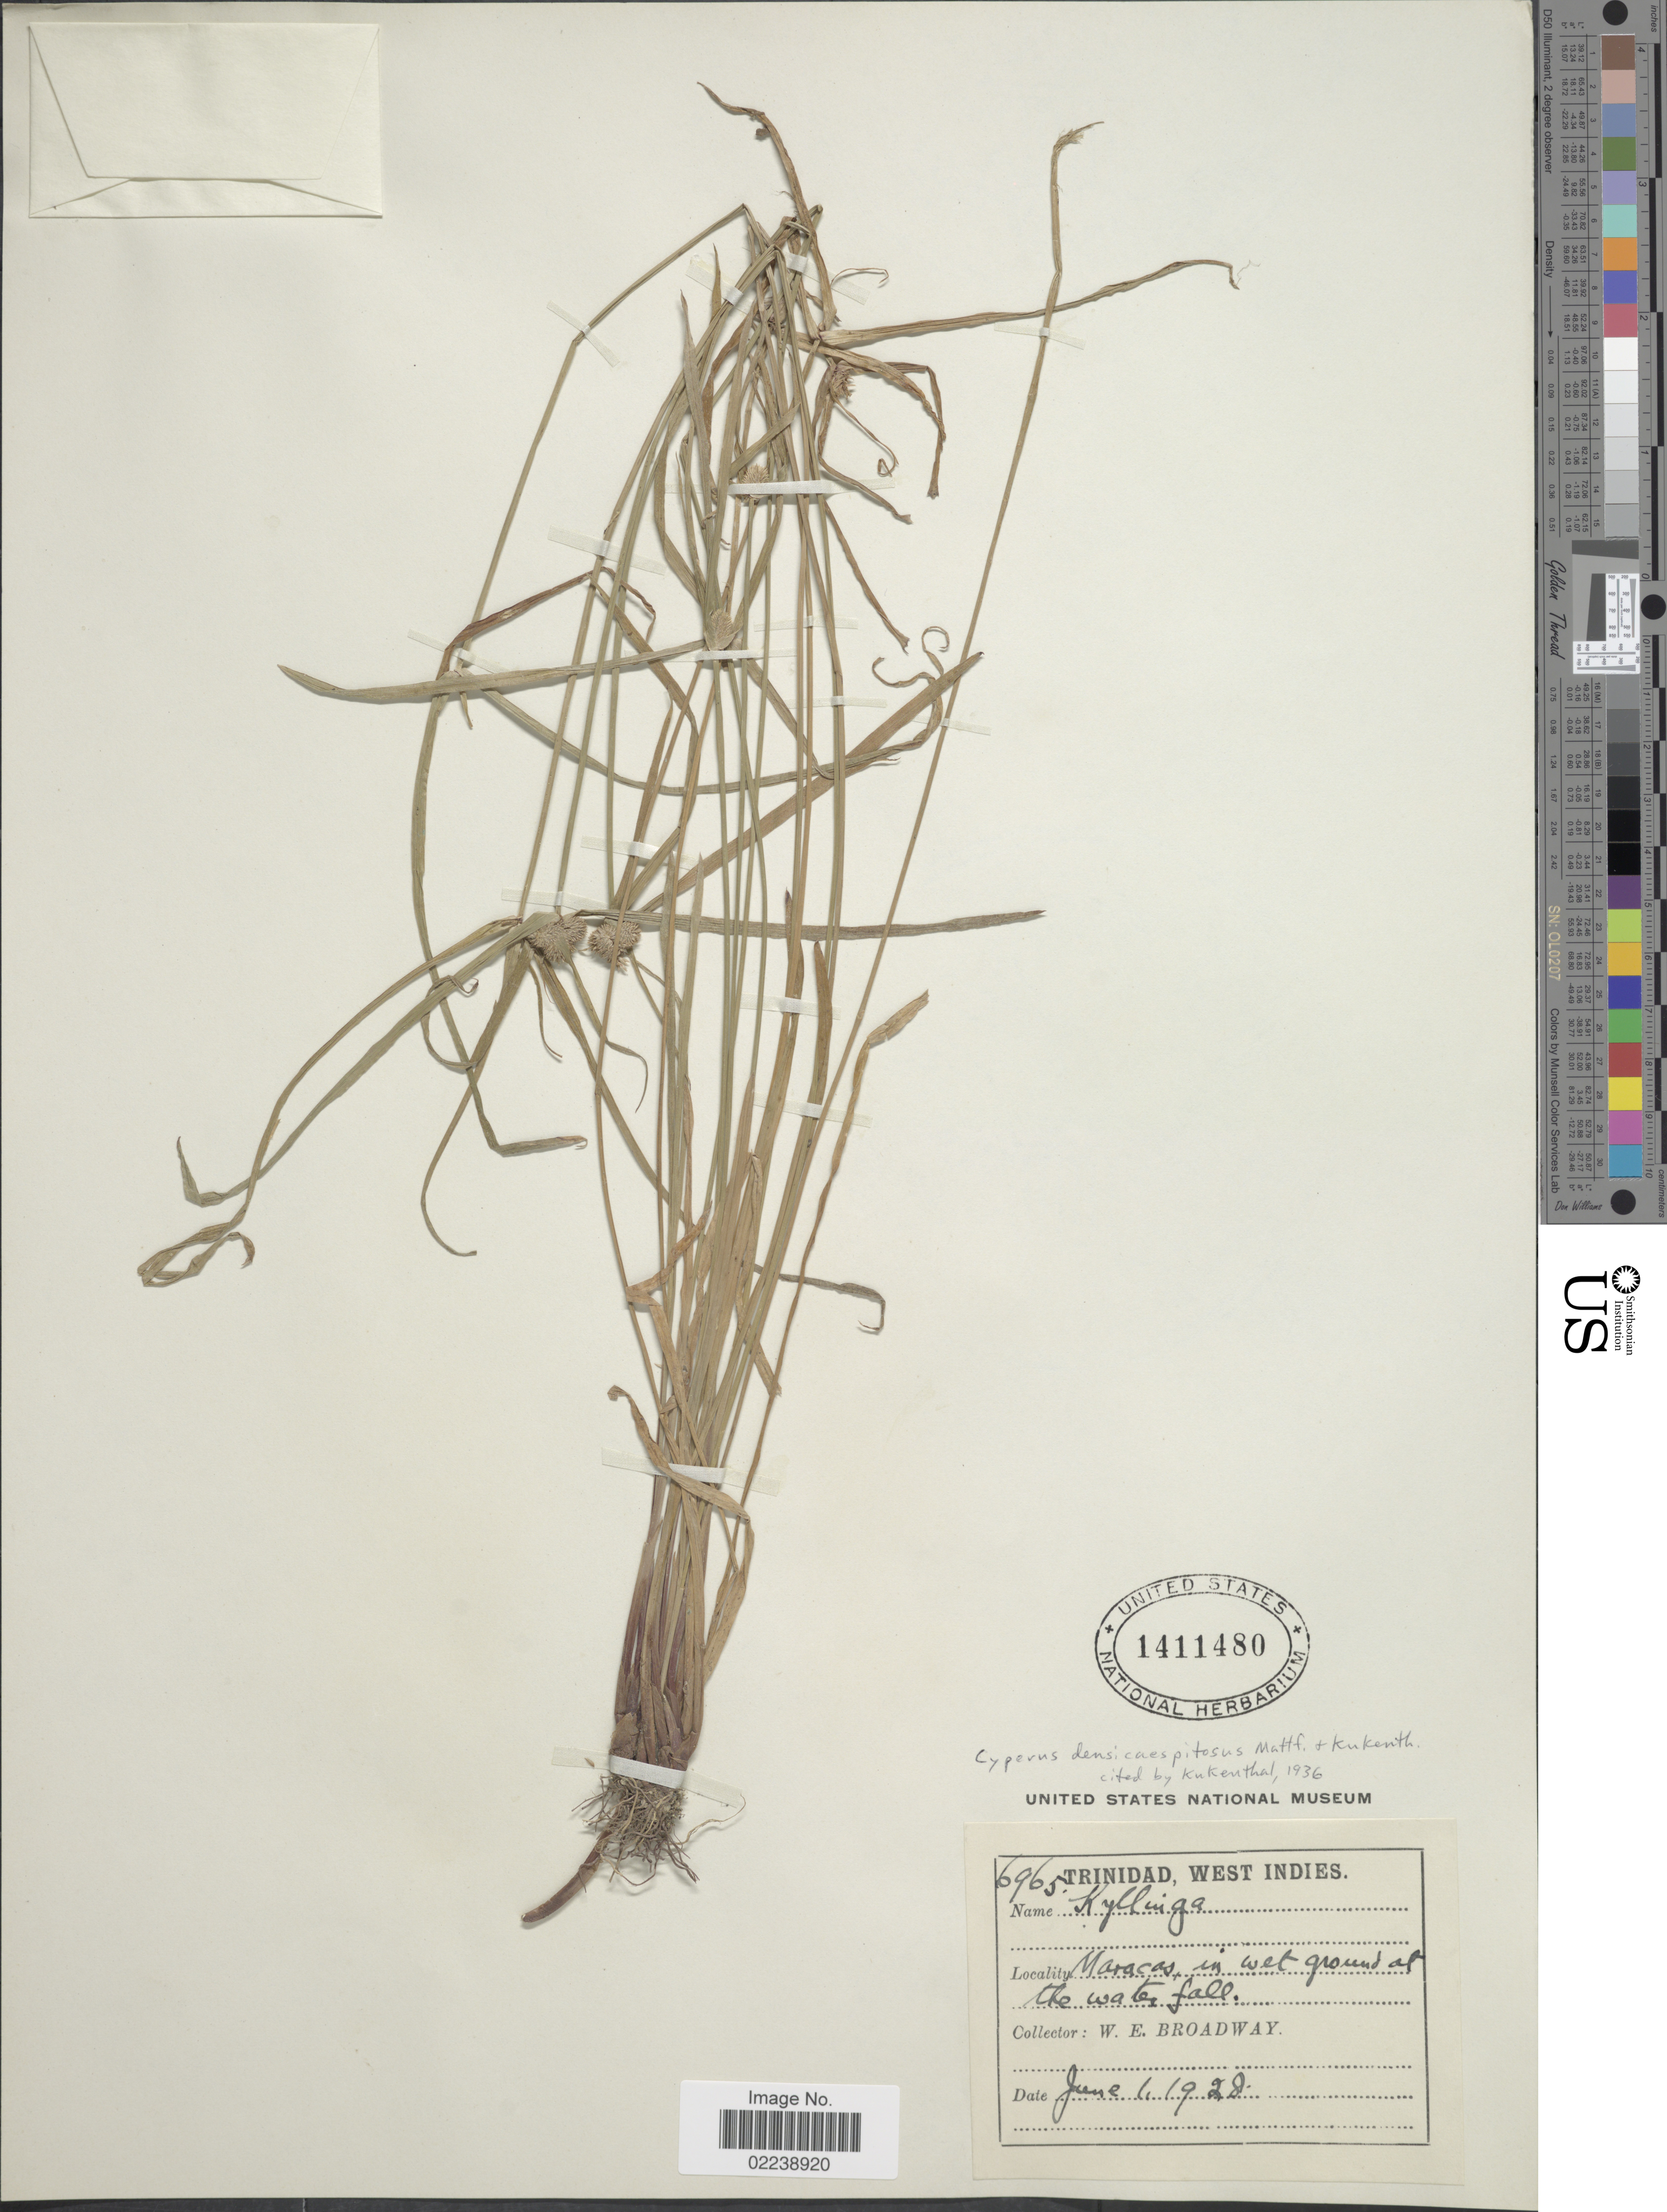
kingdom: Plantae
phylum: Tracheophyta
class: Liliopsida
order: Poales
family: Cyperaceae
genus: Cyperus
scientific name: Cyperus hortensis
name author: (Salzm. ex Steud.) Dorr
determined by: Strong, Mark T., (BOT), Smithsonian Institution - National Museum of Natural History (UNITED STATES)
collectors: W. E. Broadway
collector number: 6965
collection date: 1928-06-01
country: Trinidad and Tobago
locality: Trinidad, West Indies, Maracas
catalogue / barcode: US 1411480